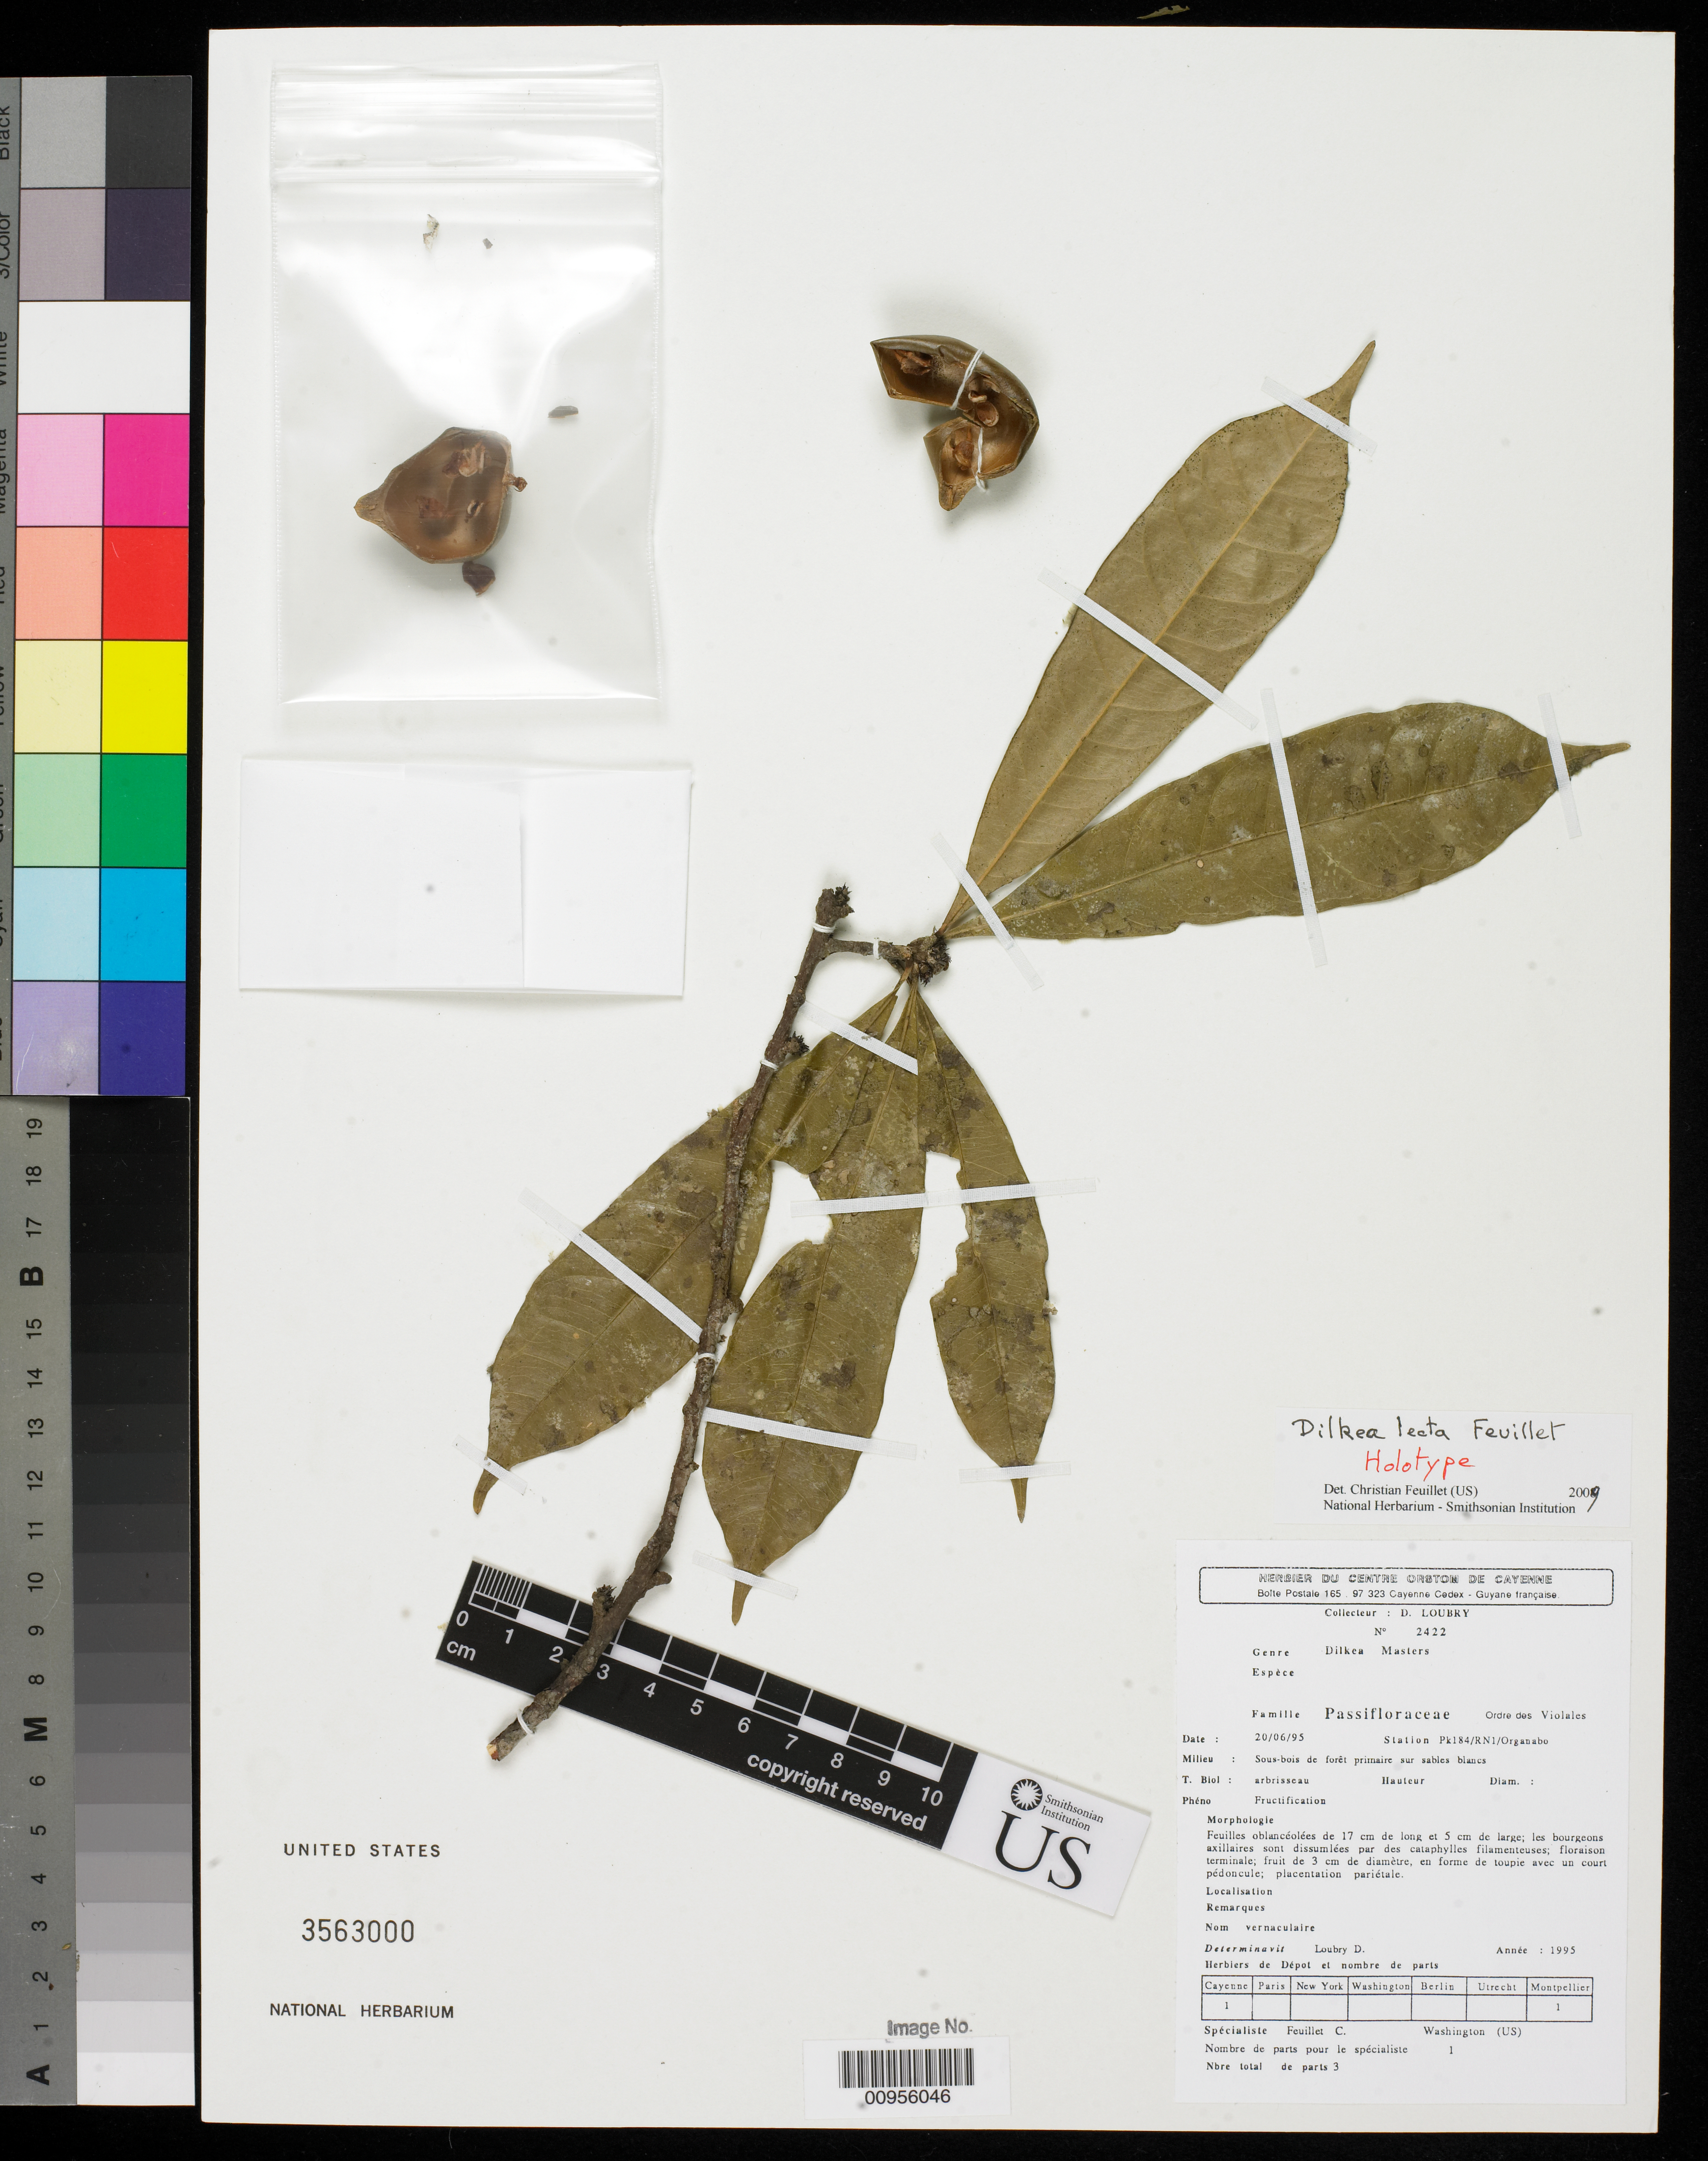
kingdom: Plantae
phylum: Tracheophyta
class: Magnoliopsida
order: Malpighiales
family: Passifloraceae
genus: Dilkea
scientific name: Dilkea lecta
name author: Feuillet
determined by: Feuillet, C.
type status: Holotype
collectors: D. Loubry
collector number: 2422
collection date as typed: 20 Jun 1995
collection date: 1995-06-20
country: French Guiana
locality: Station Pk1894/RN1/Organabo.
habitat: Sous-bois de forêt primaire sur sables blancs.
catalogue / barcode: US 3563000